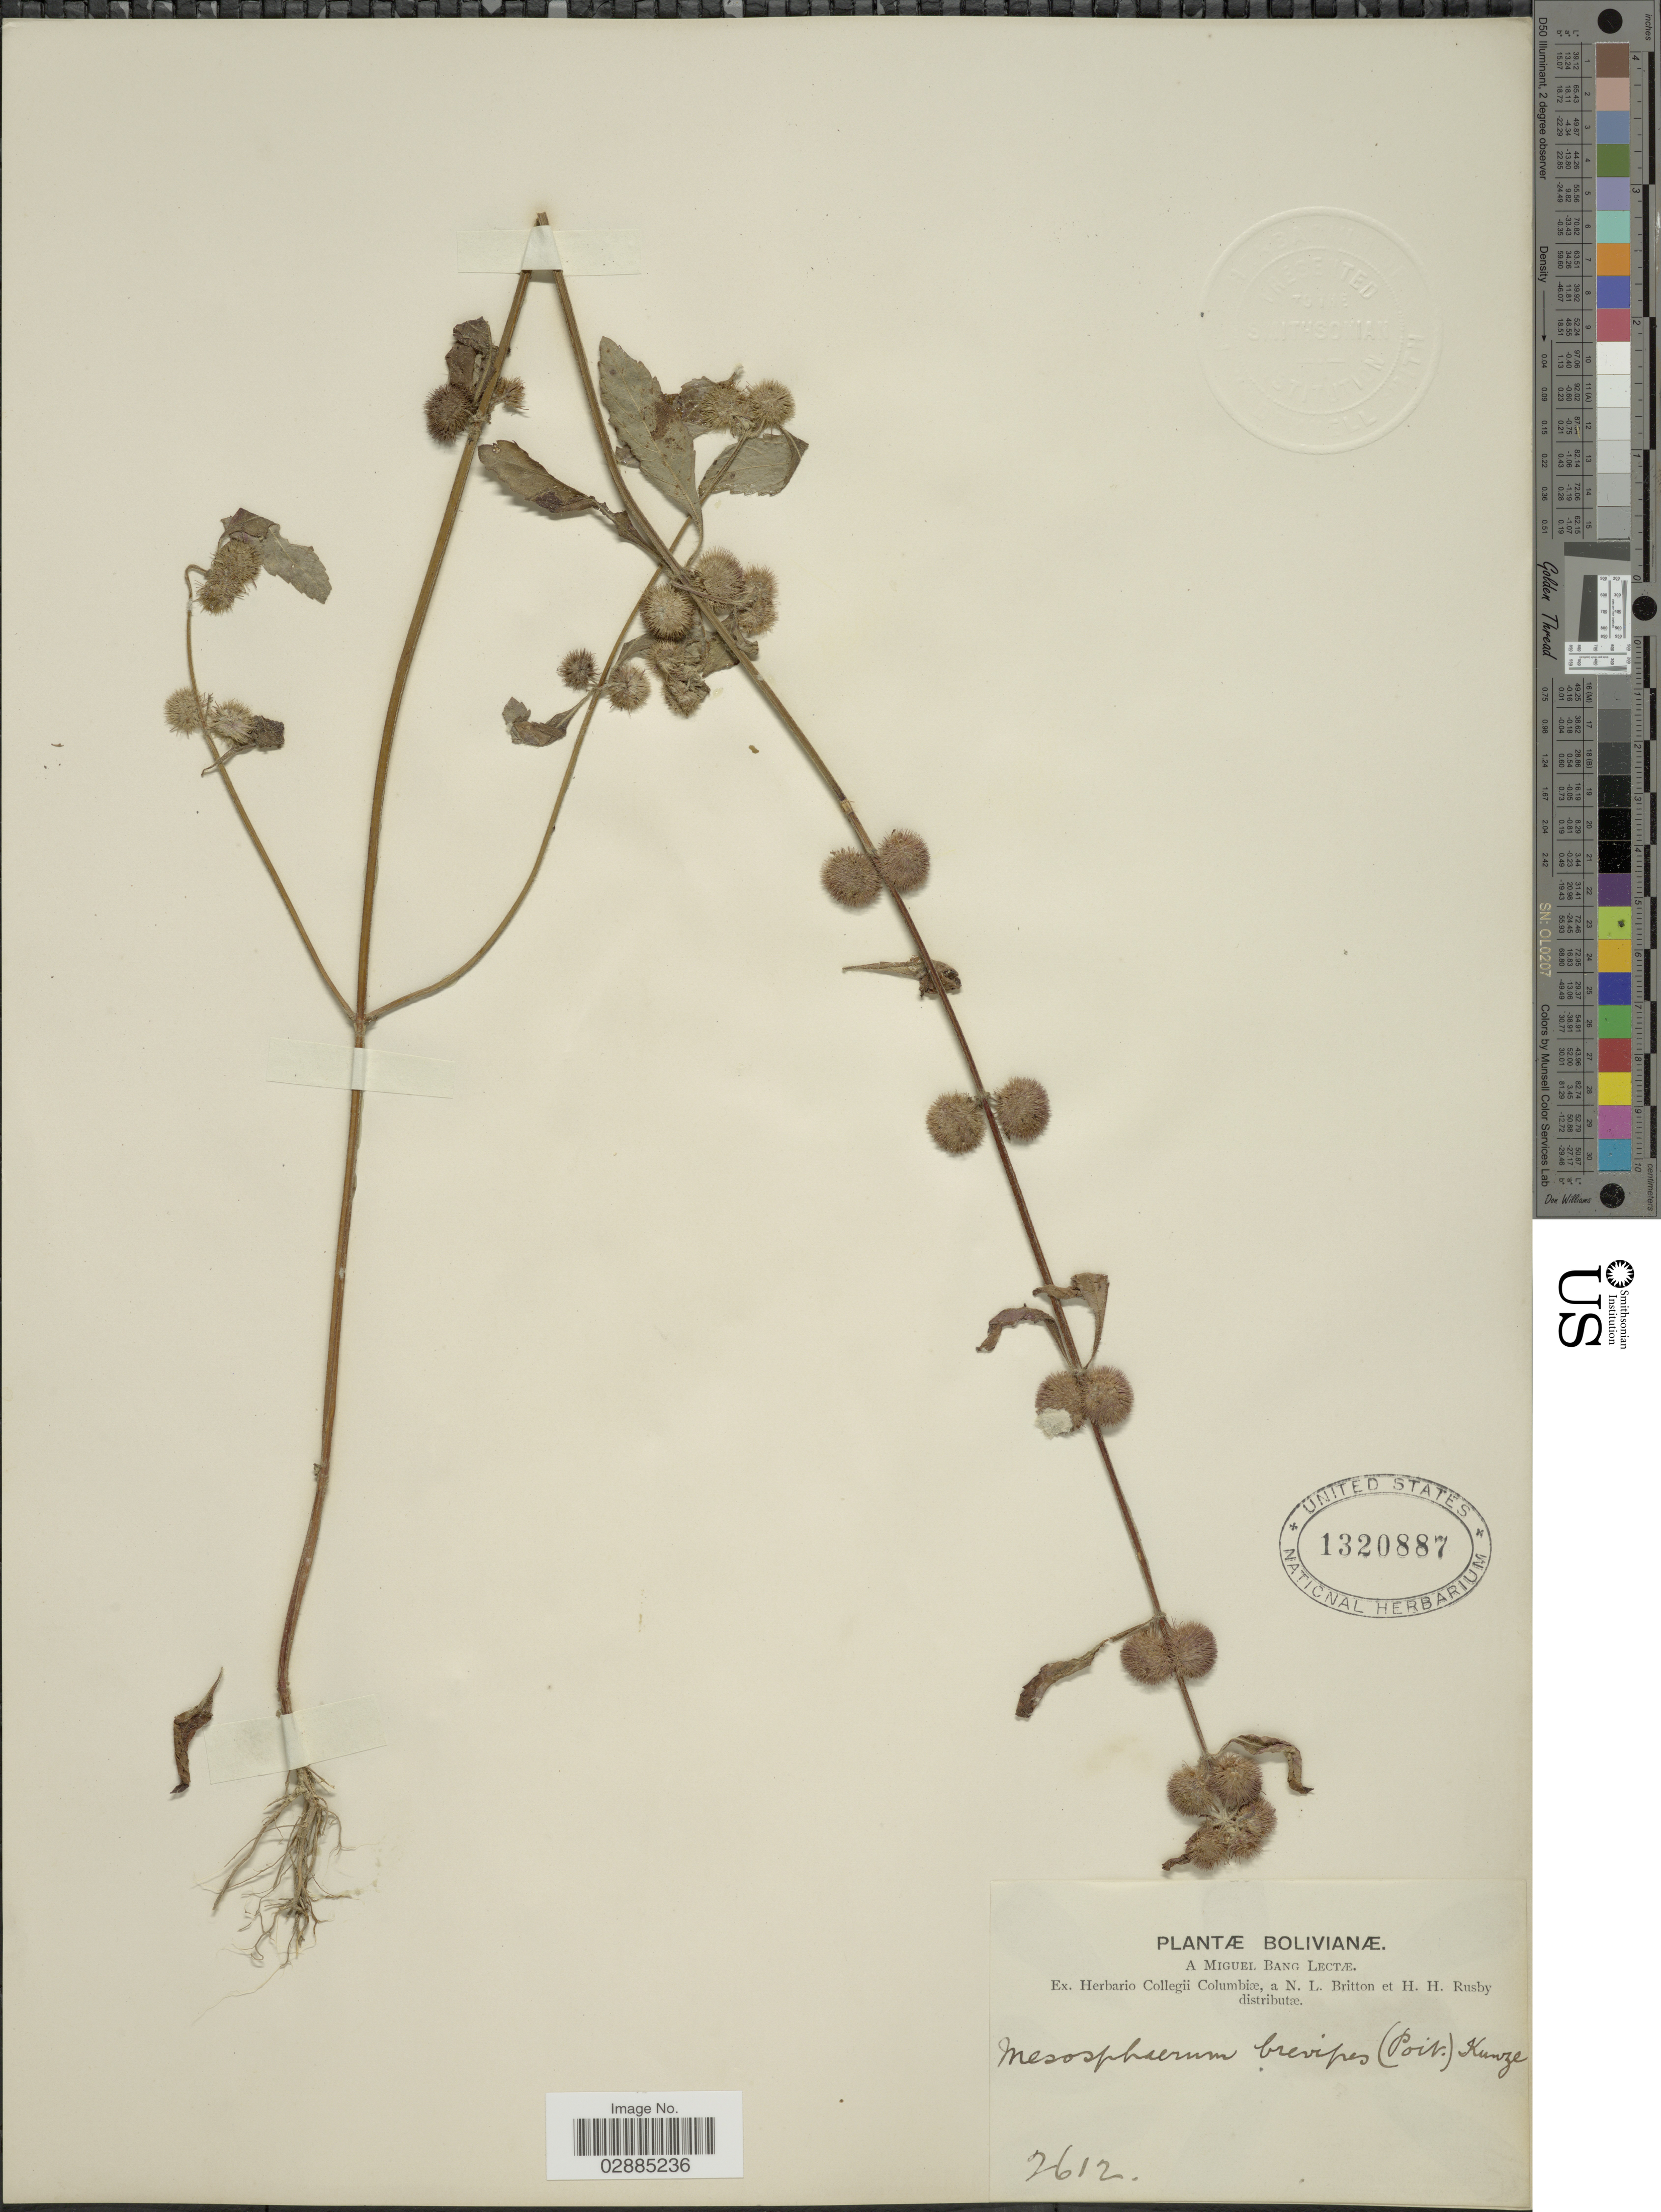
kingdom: Plantae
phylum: Tracheophyta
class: Magnoliopsida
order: Lamiales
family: Lamiaceae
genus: Hyptis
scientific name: Hyptis brevipes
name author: Poit.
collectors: M. Bang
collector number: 2612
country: Bolivia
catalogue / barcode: US 1320887